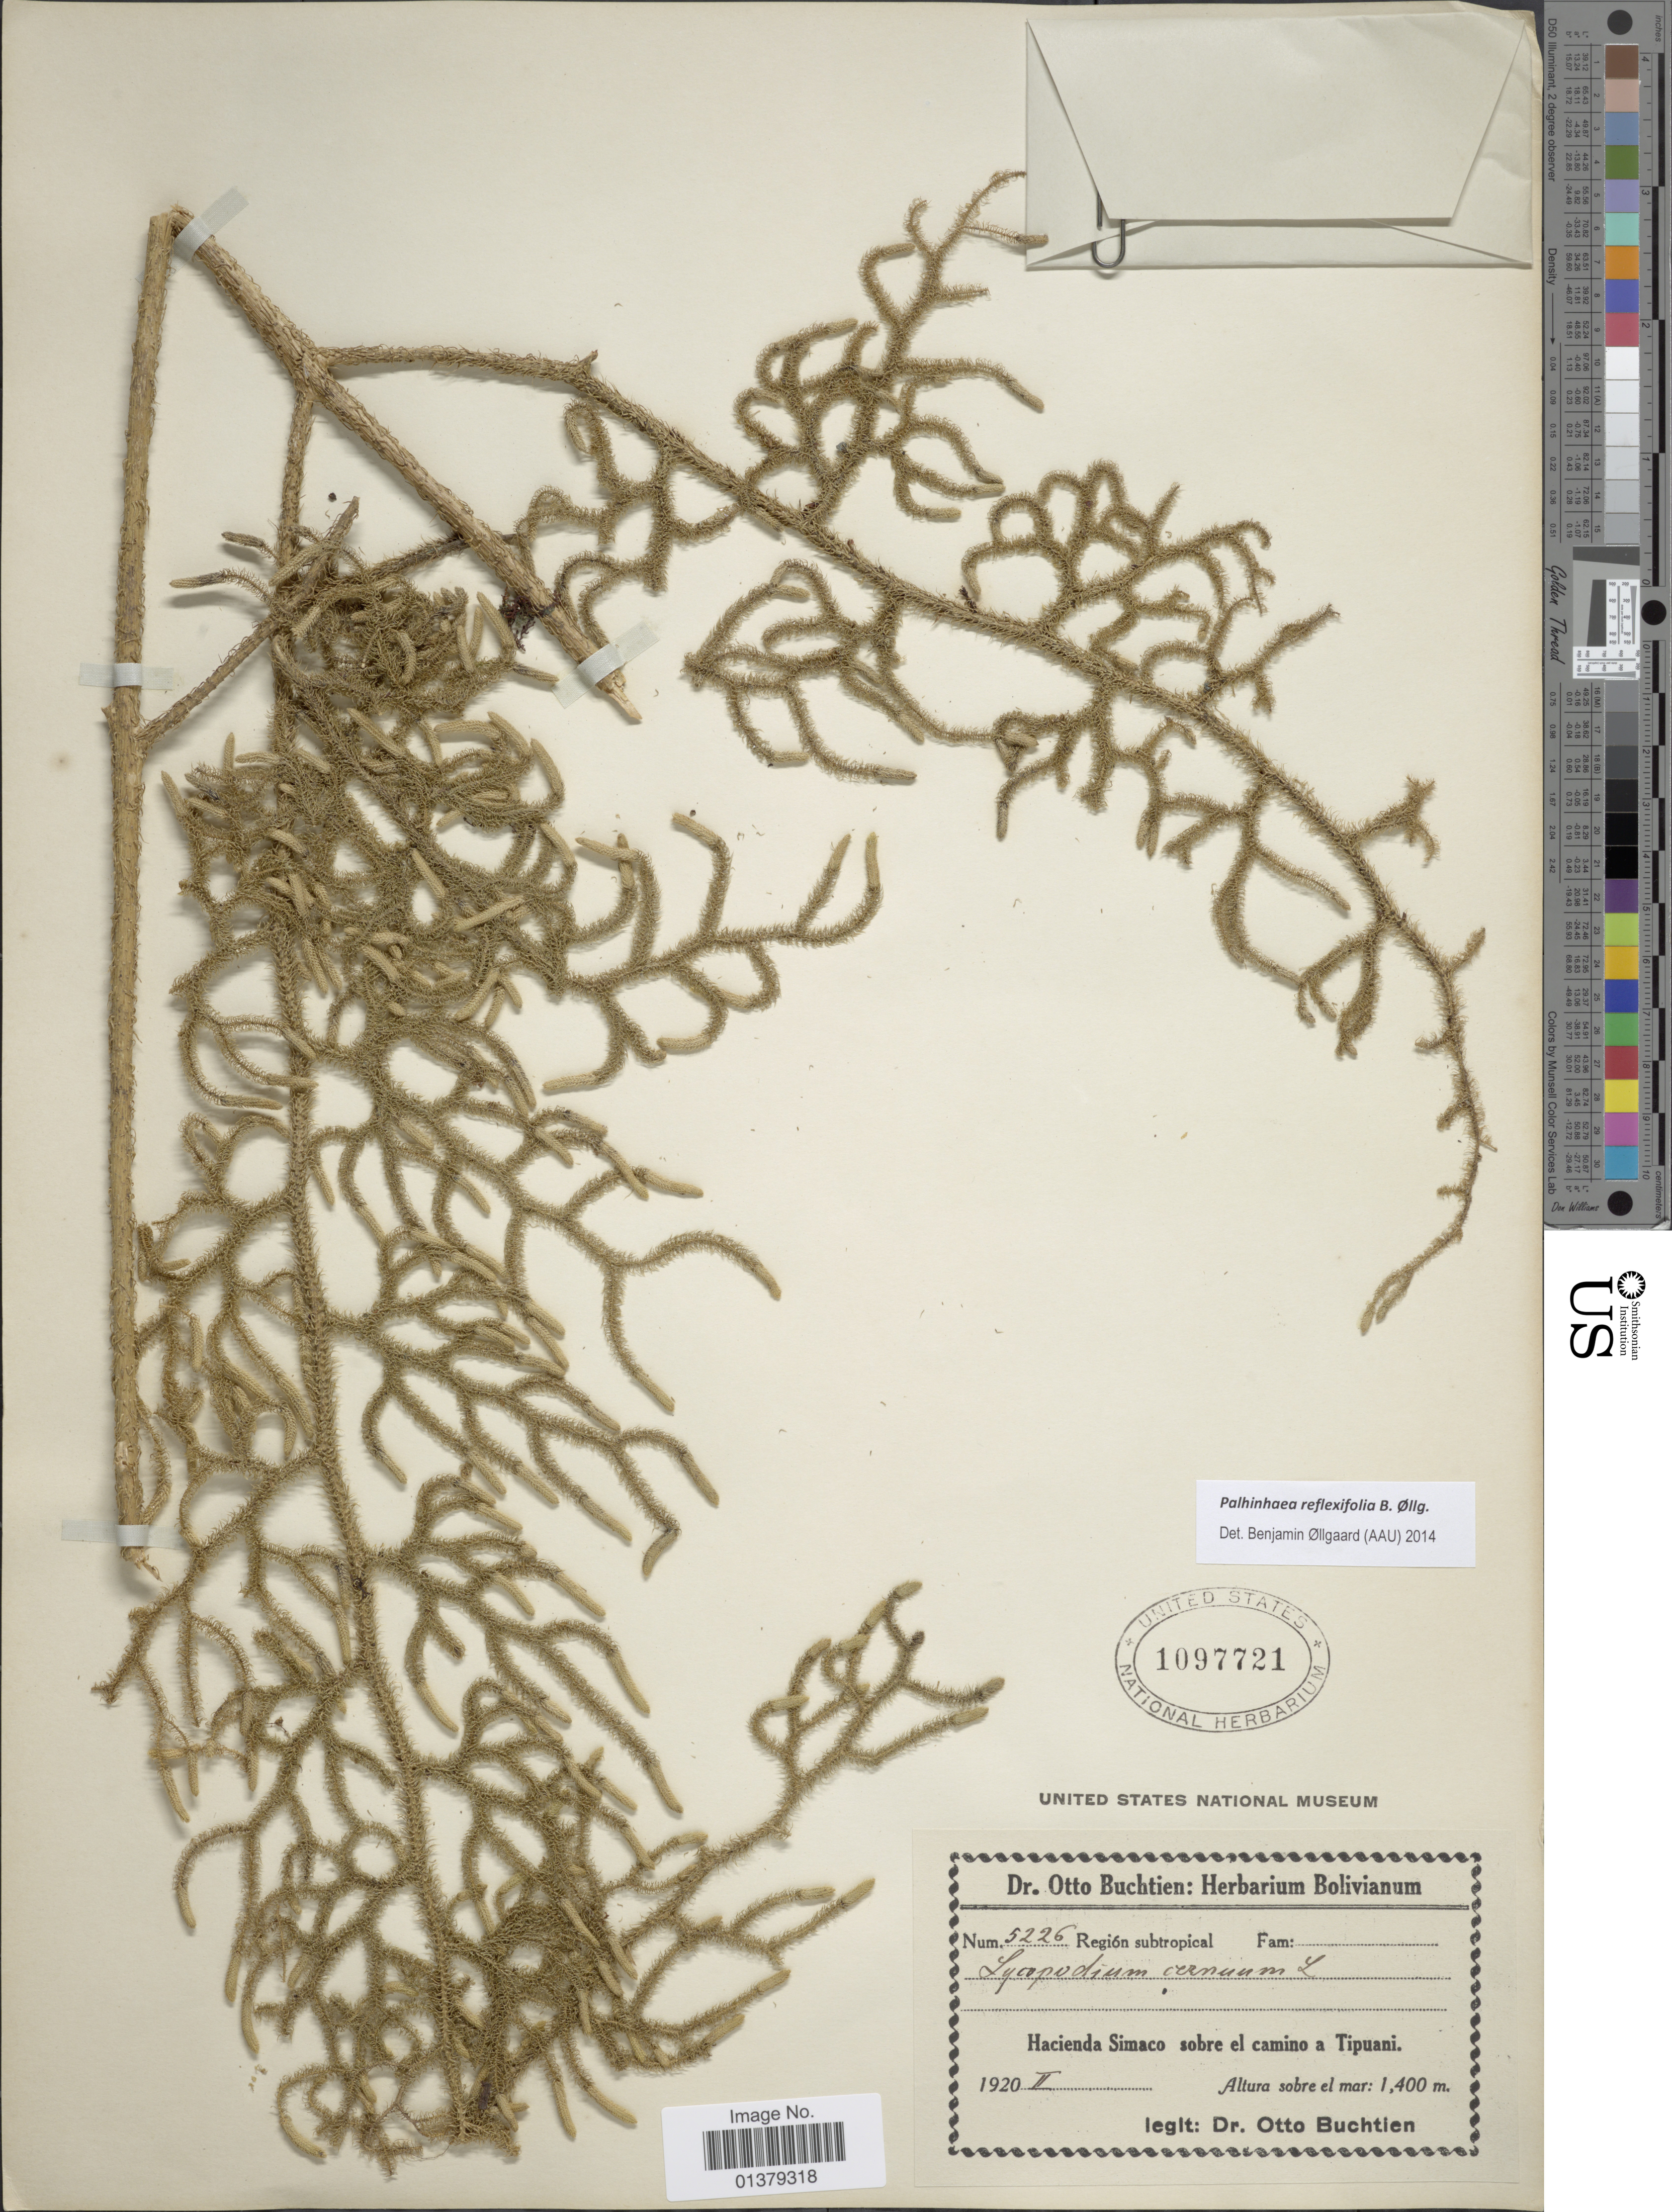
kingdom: Plantae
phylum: Tracheophyta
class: Lycopodiopsida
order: Lycopodiales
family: Lycopodiaceae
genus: Lycopodiella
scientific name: Lycopodiella reflexifolia comb. ined.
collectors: O. Buchtien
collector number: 5226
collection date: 1920-02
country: Bolivia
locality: Hacienda Simaco sobre el camino a Tipuani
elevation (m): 1400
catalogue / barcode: US 1097721